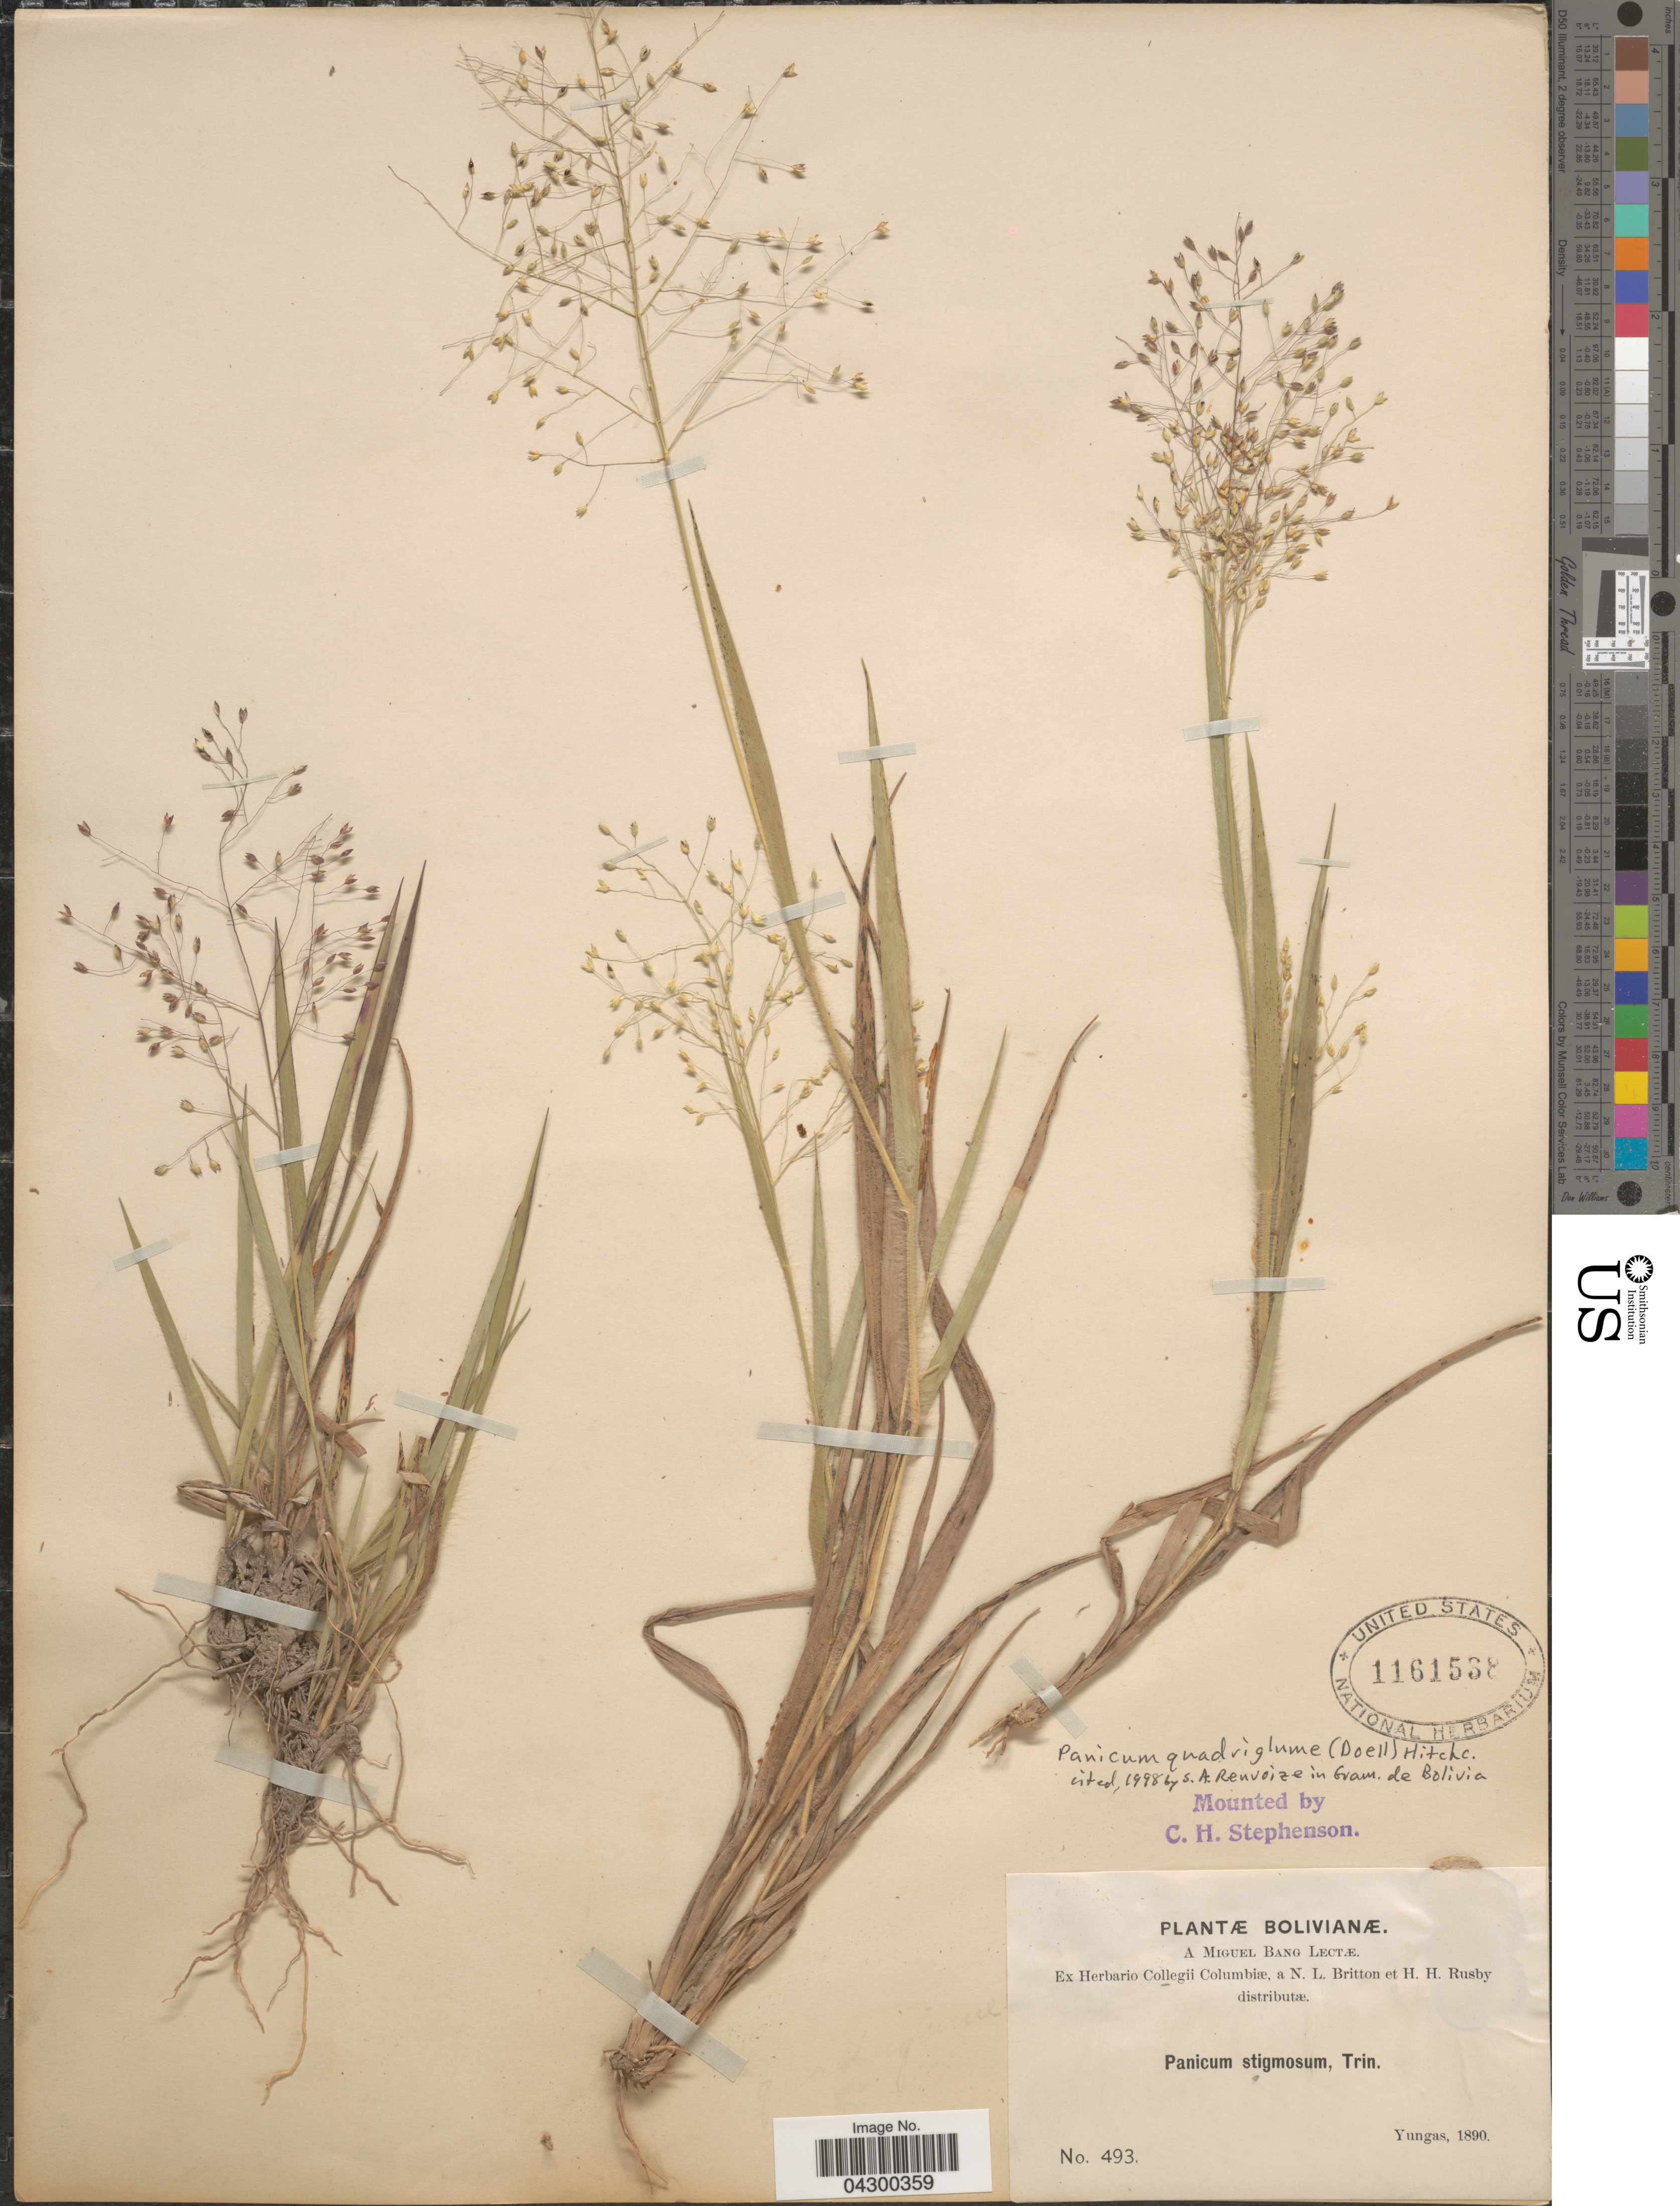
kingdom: Plantae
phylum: Tracheophyta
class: Liliopsida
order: Poales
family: Poaceae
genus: Panicum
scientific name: Panicum quadriglume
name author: (Döll) Hitchc.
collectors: M. Bang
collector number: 493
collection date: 1890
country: Bolivia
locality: Bolivianæ. Yungas.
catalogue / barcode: US 1161538